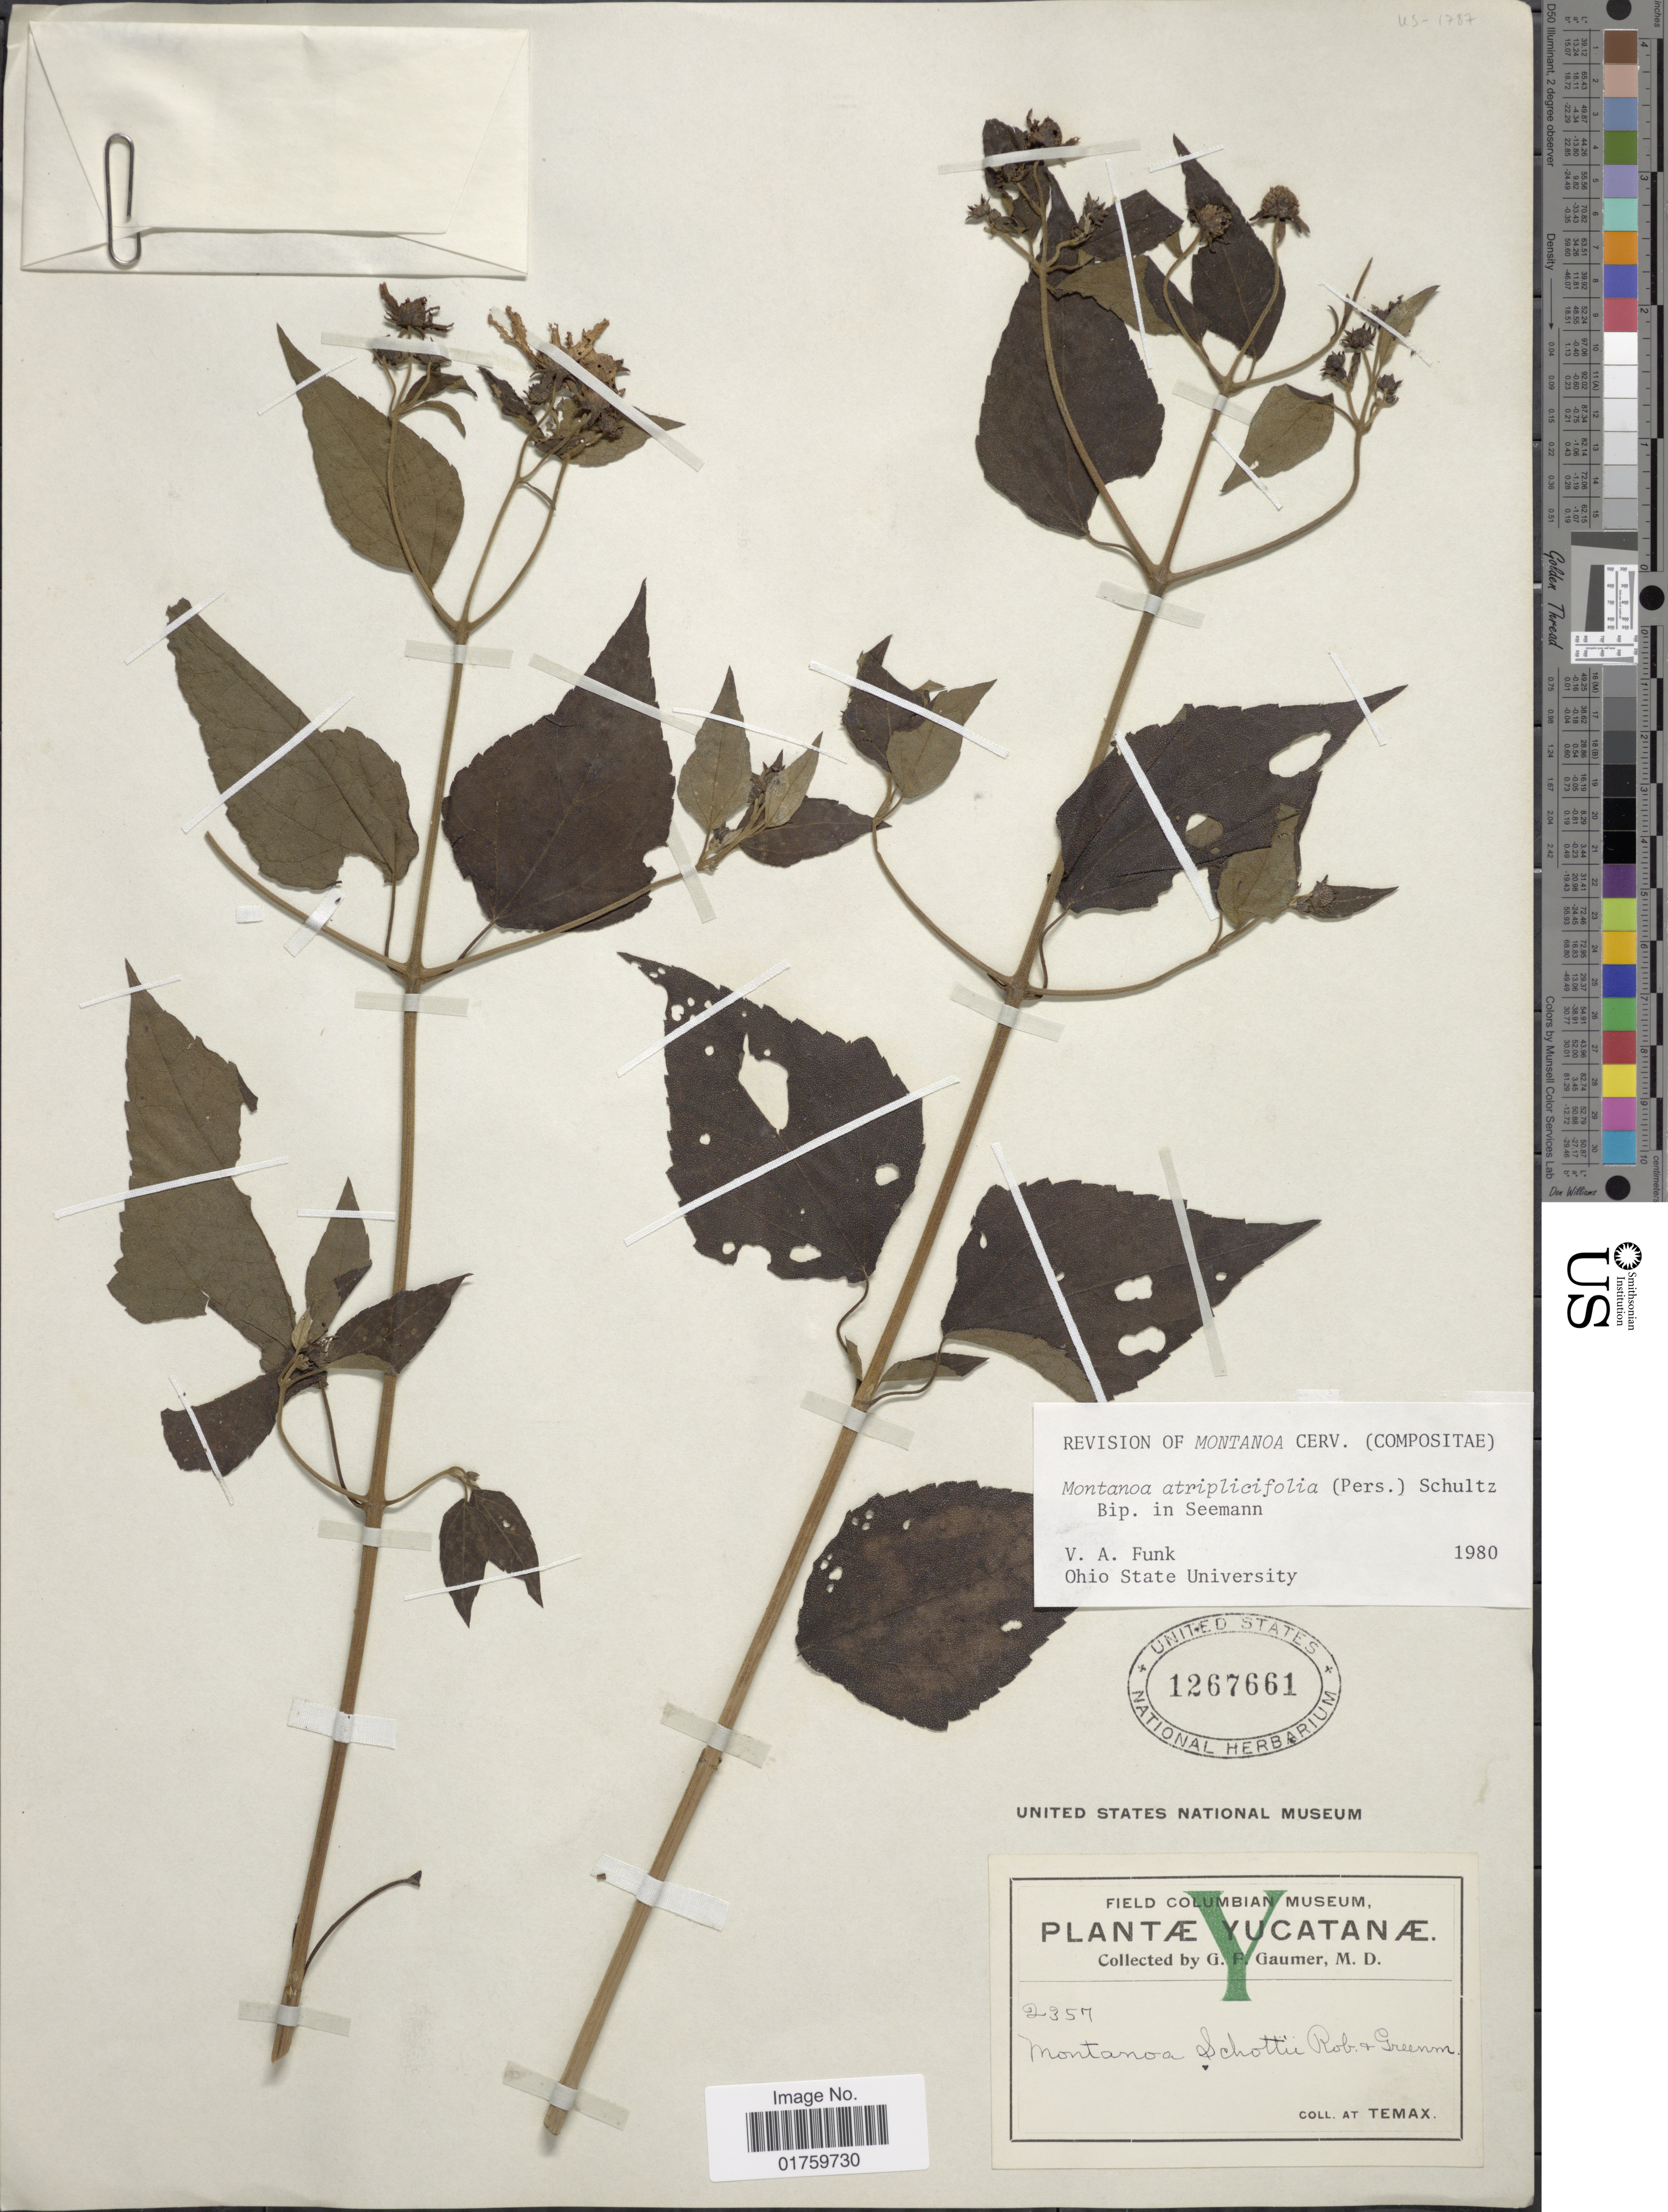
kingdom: Plantae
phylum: Tracheophyta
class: Magnoliopsida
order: Asterales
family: Asteraceae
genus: Montanoa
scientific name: Montanoa atriplicifolia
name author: (Pers.) Sch. Bip.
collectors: G. F. Gaumer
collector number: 2357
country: Mexico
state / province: Yucatán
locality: At Temax.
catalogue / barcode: US 1267661